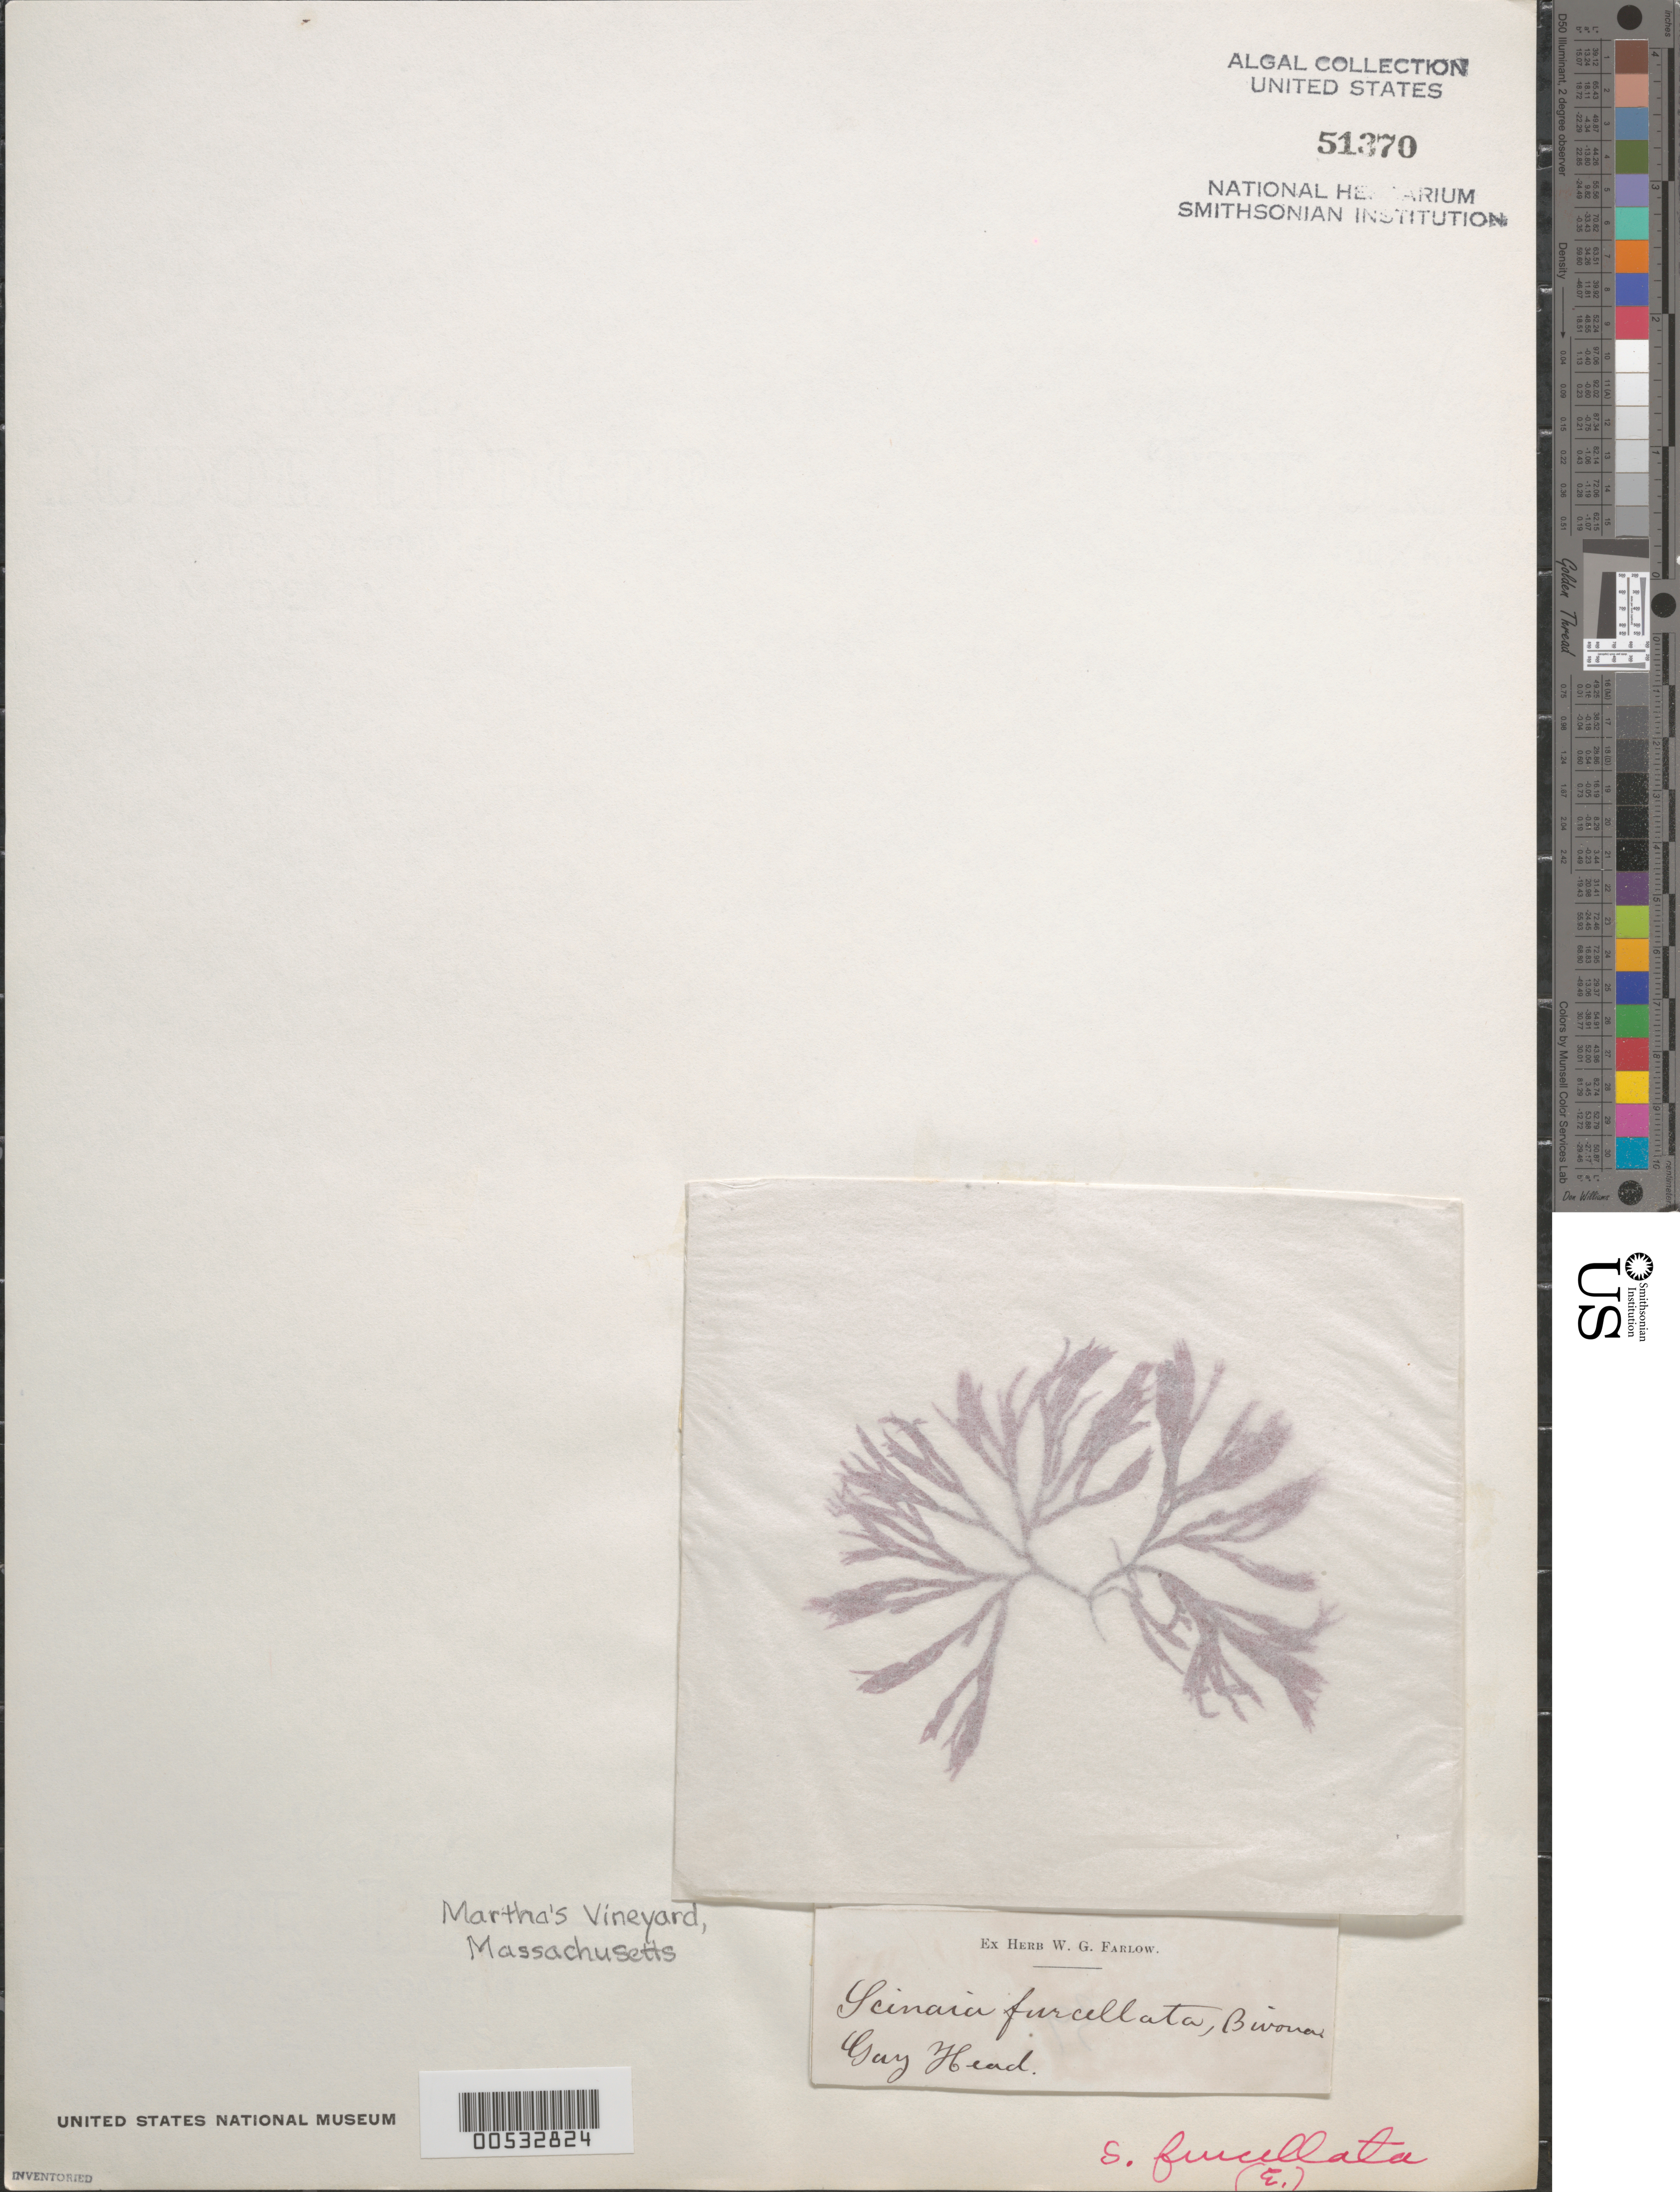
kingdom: Plantae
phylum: Rhodophyta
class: Florideophyceae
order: Nemaliales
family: Scinaiaceae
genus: Scinaia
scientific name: Scinaia furcellata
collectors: W. Farlow (Herbarium)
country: United States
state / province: Massachusetts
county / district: Dukes County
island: Martha's Vineyard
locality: Gay Head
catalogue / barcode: US 51370